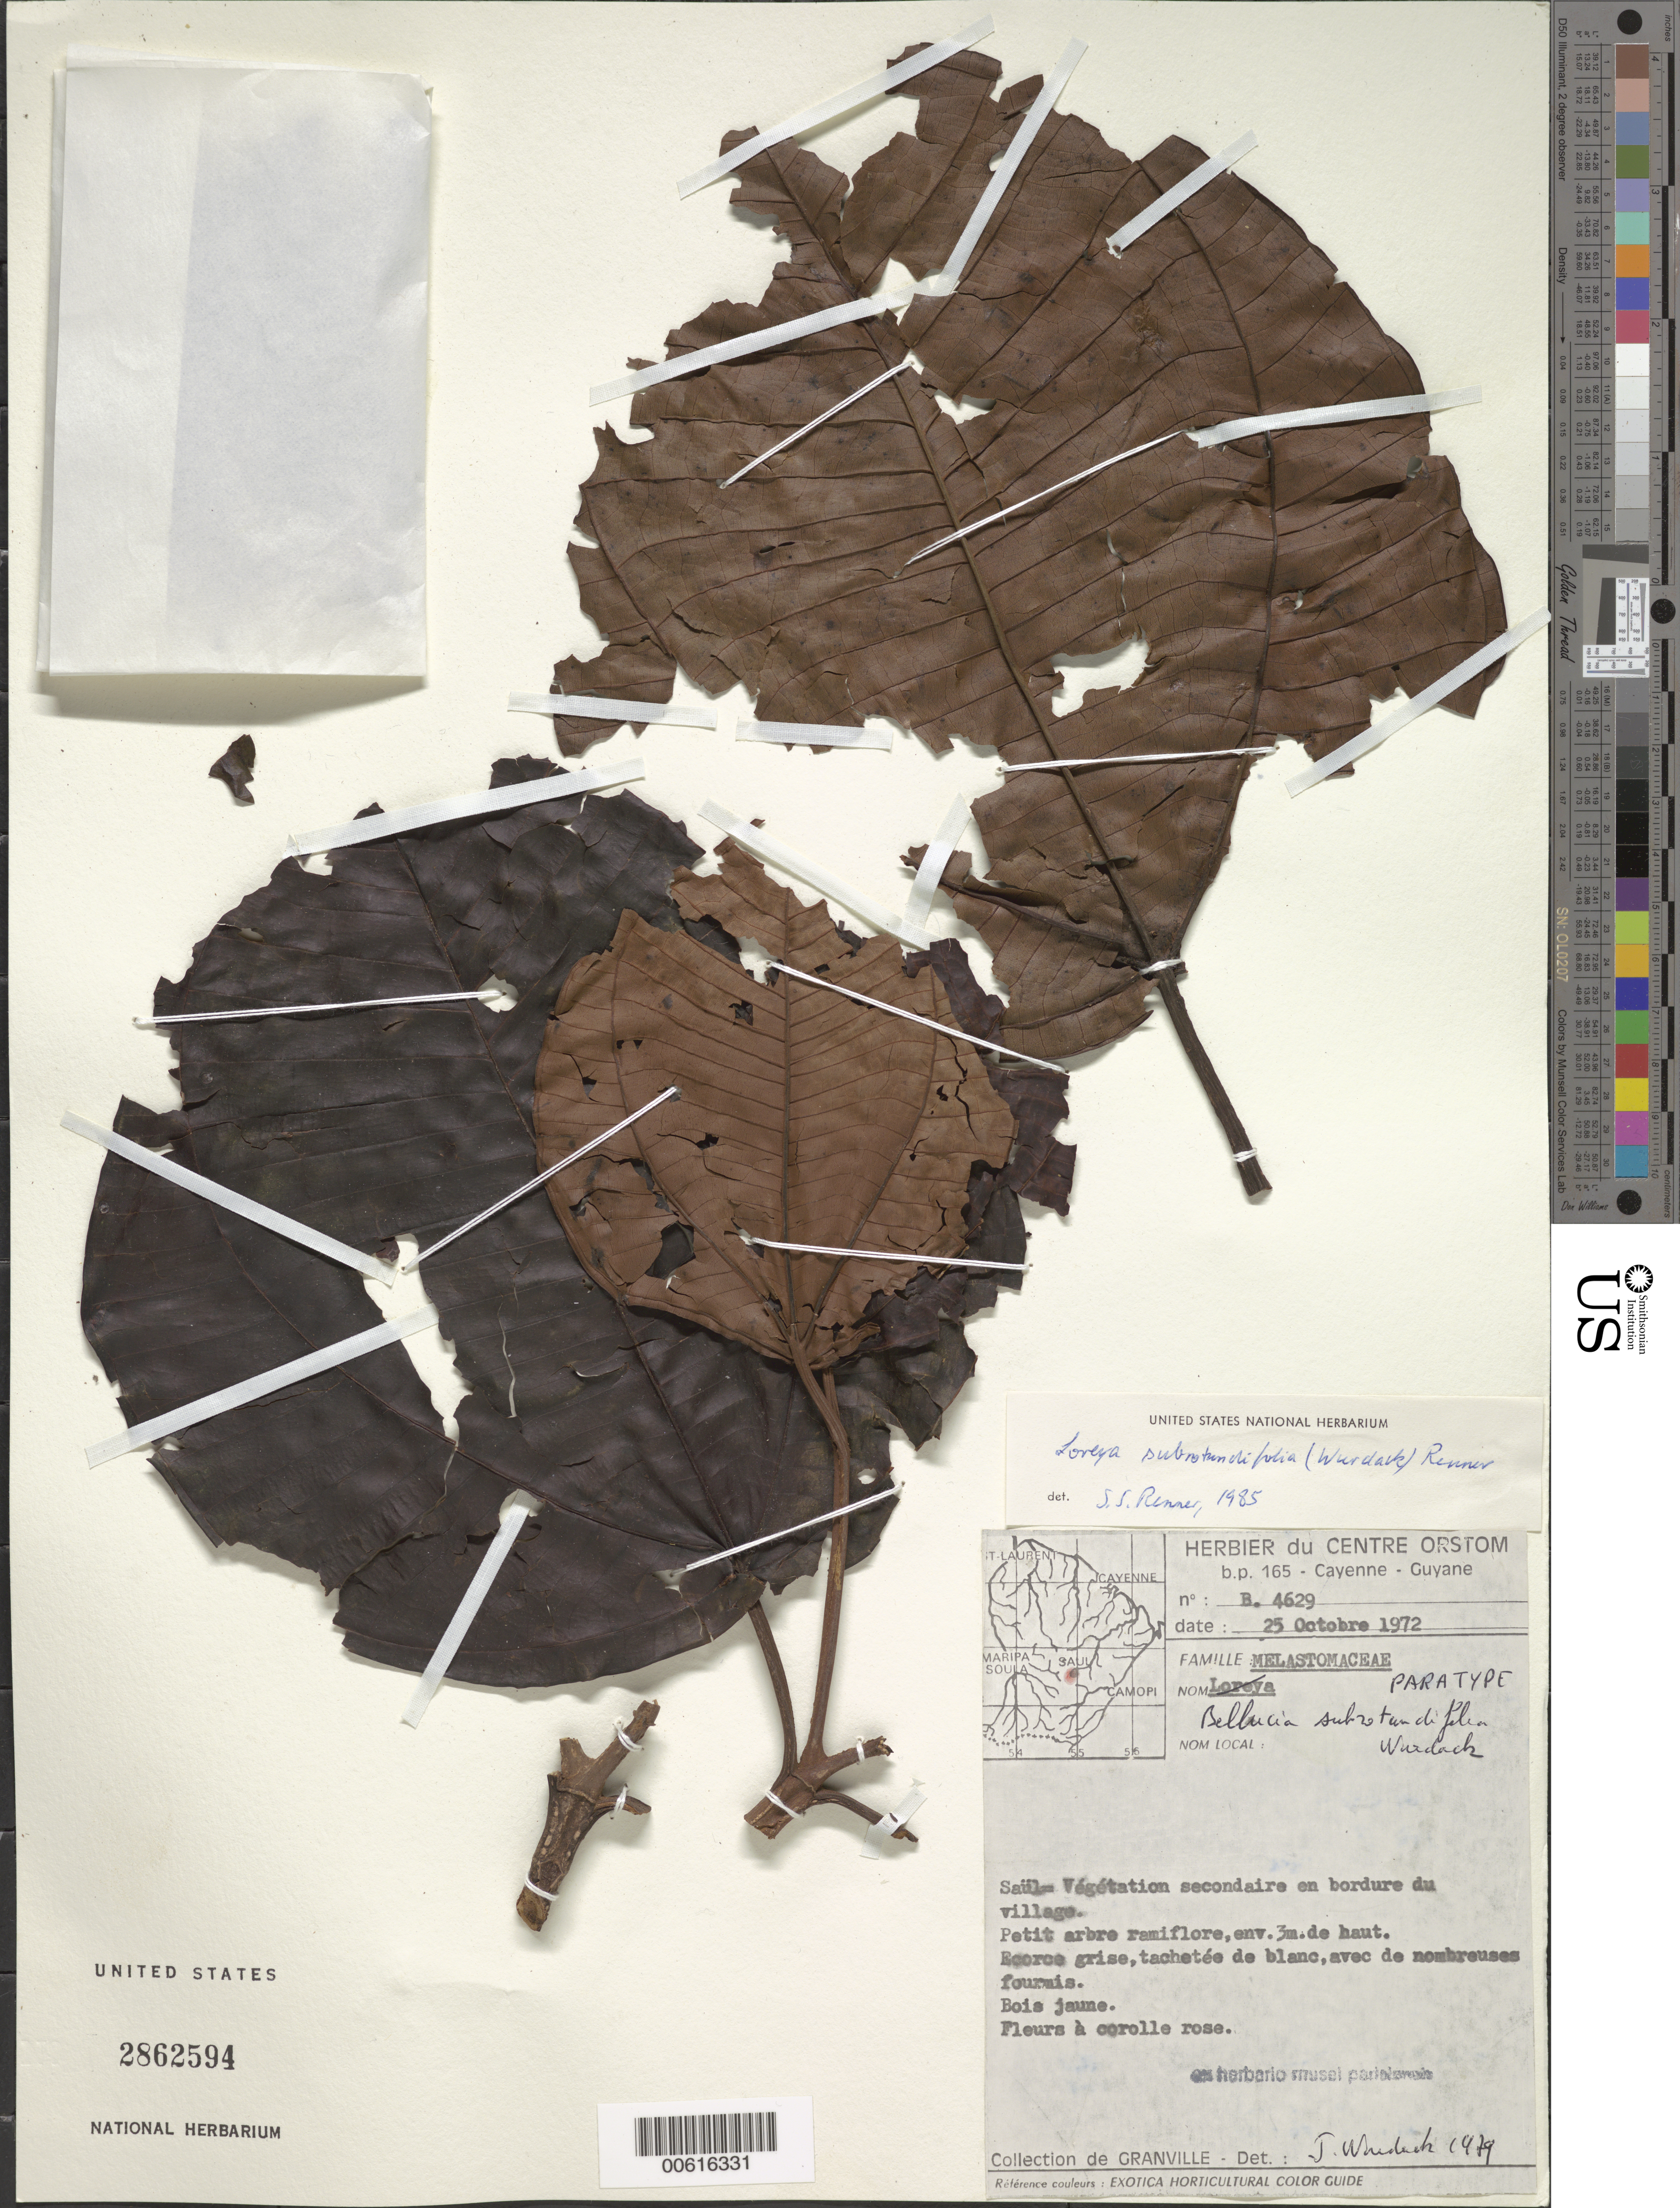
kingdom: Plantae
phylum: Tracheophyta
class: Magnoliopsida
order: Myrtales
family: Melastomataceae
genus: Bellucia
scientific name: Bellucia subrotundifolia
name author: Wurdack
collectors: J.-J. de Granville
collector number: B 4629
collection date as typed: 25-Oct-72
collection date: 1972-10-25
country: French Guiana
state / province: Saint-Laurent-du-Maroni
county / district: Saül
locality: Saül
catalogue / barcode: US 2862594